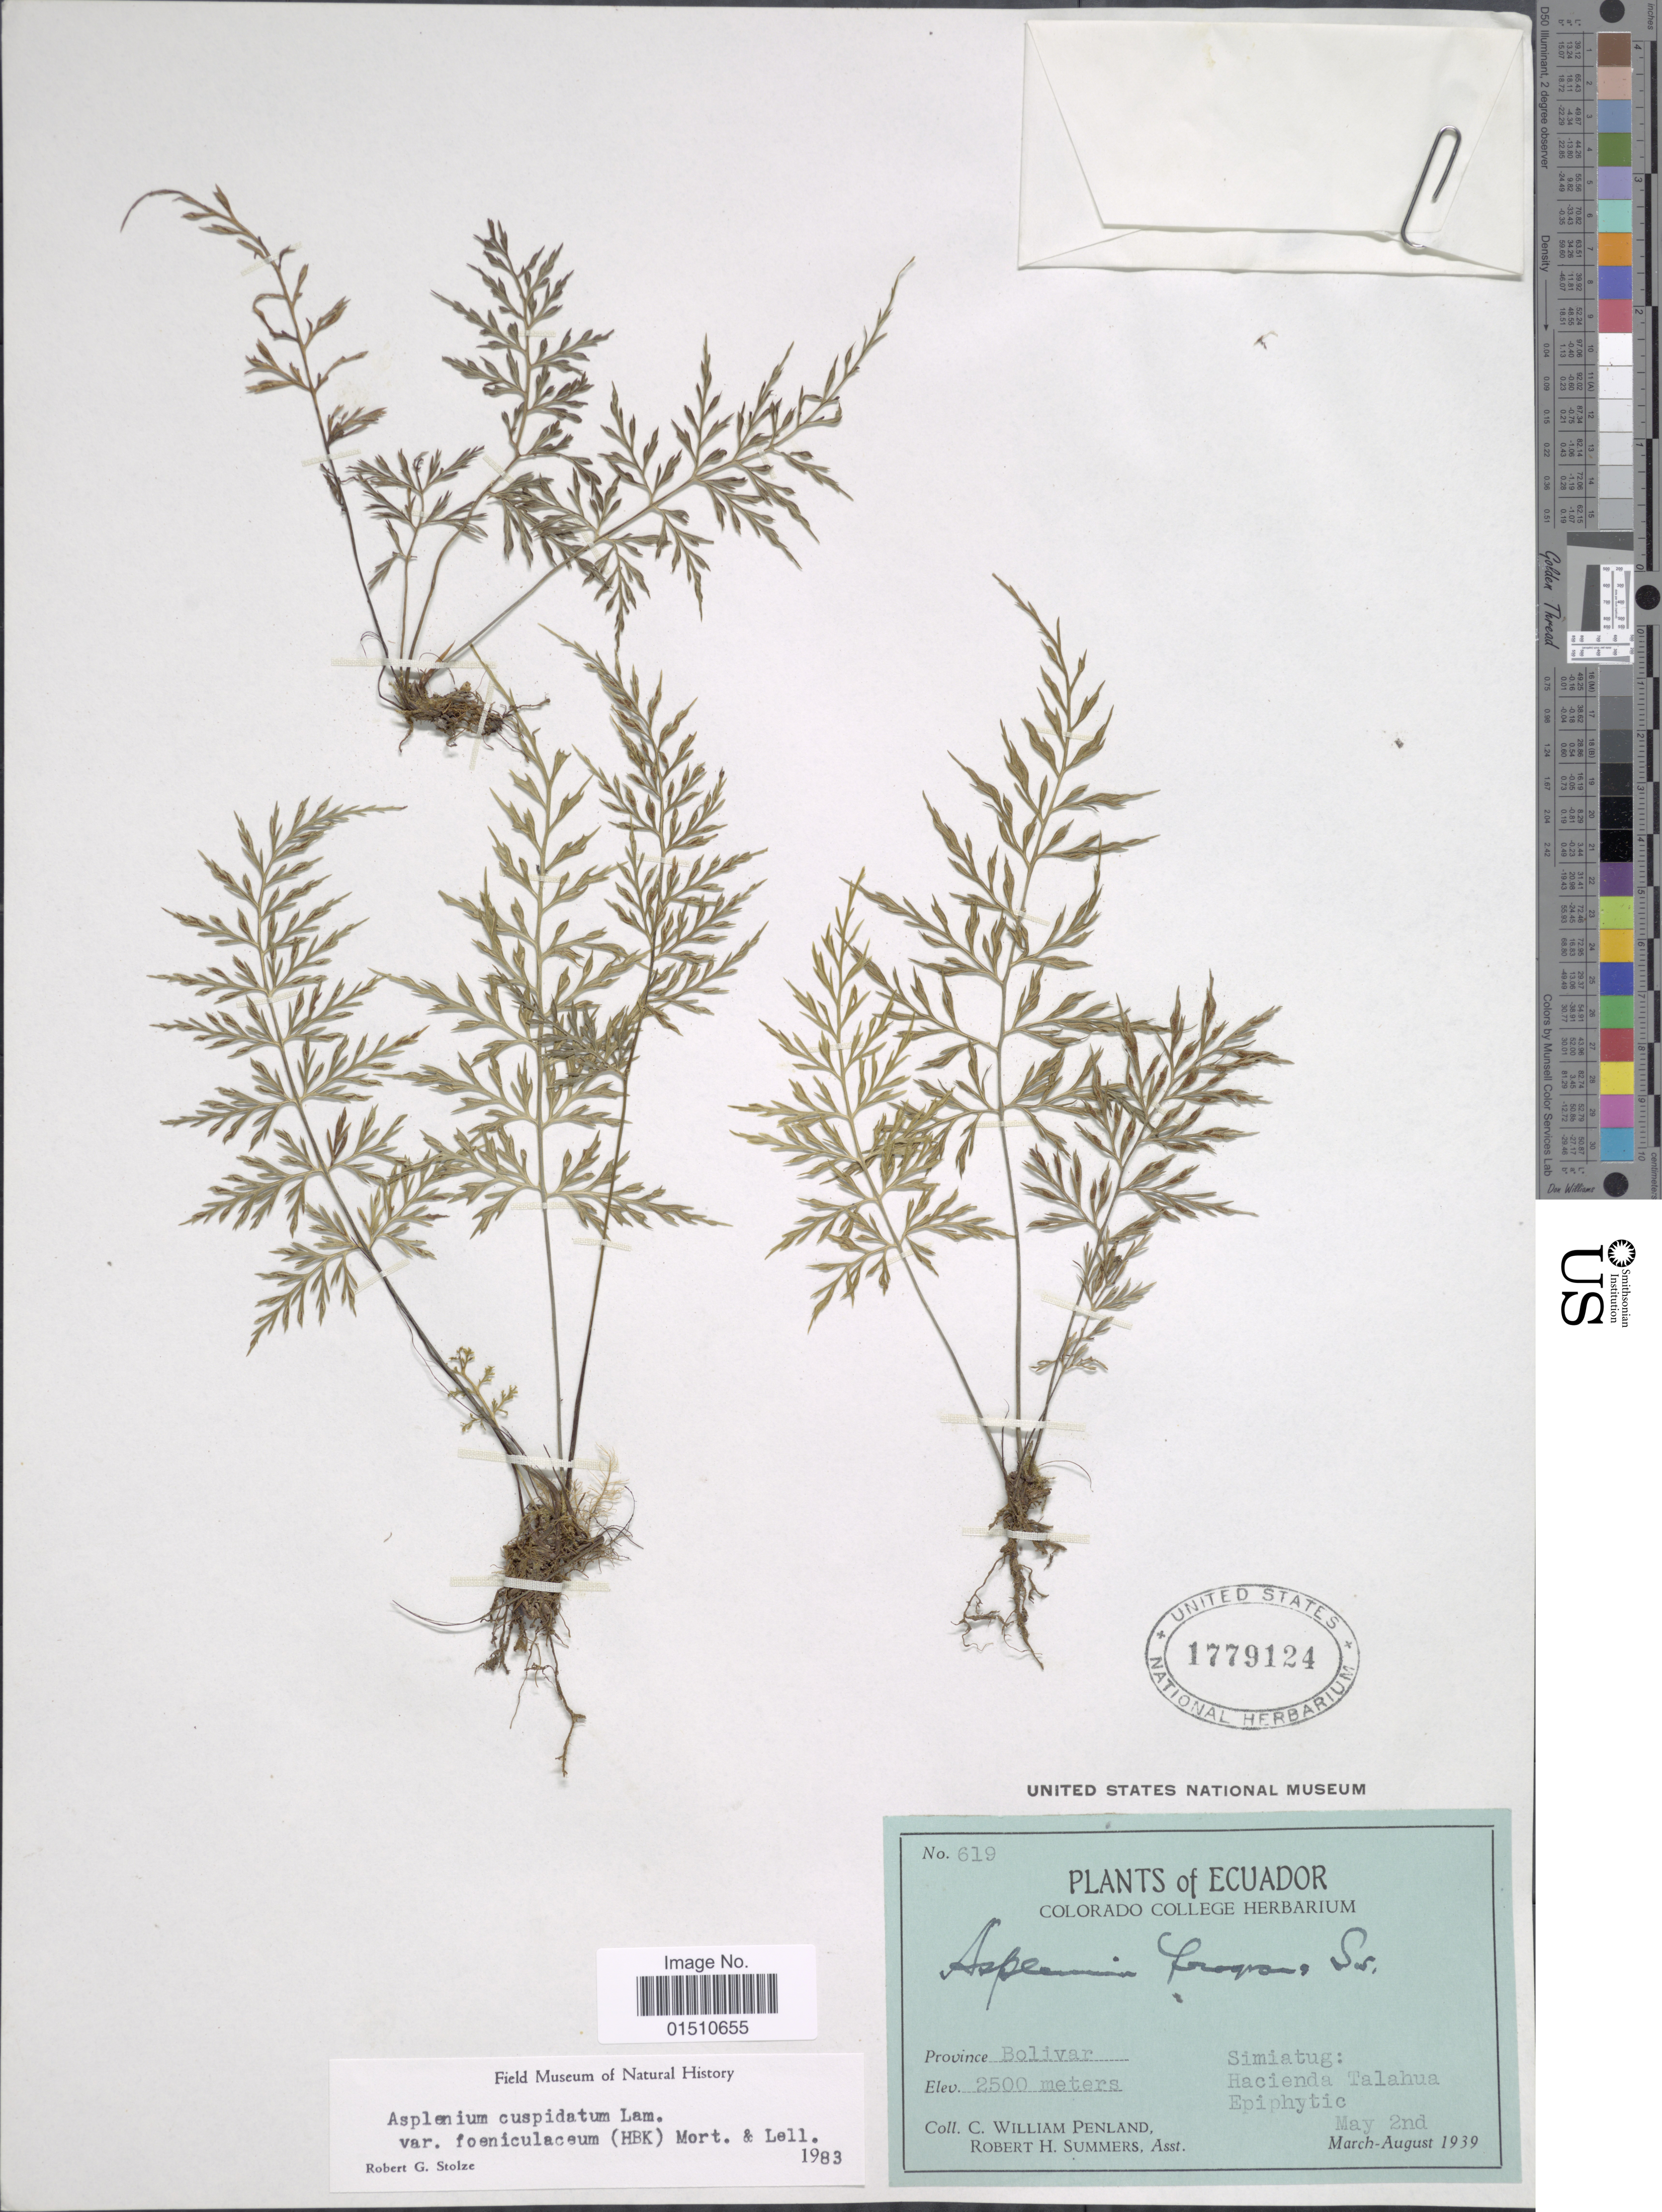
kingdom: Plantae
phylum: Tracheophyta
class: Polypodiopsida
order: Polypodiales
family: Aspleniaceae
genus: Asplenium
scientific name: Asplenium cuspidatum var. foeniculaceum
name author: (Kunth) C.V. Morton & Lellinger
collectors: C. W. Penland & R. Summers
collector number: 619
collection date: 1939-05-02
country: Ecuador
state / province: Bolívar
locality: Ecuador.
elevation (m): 2500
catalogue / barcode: US 1779124